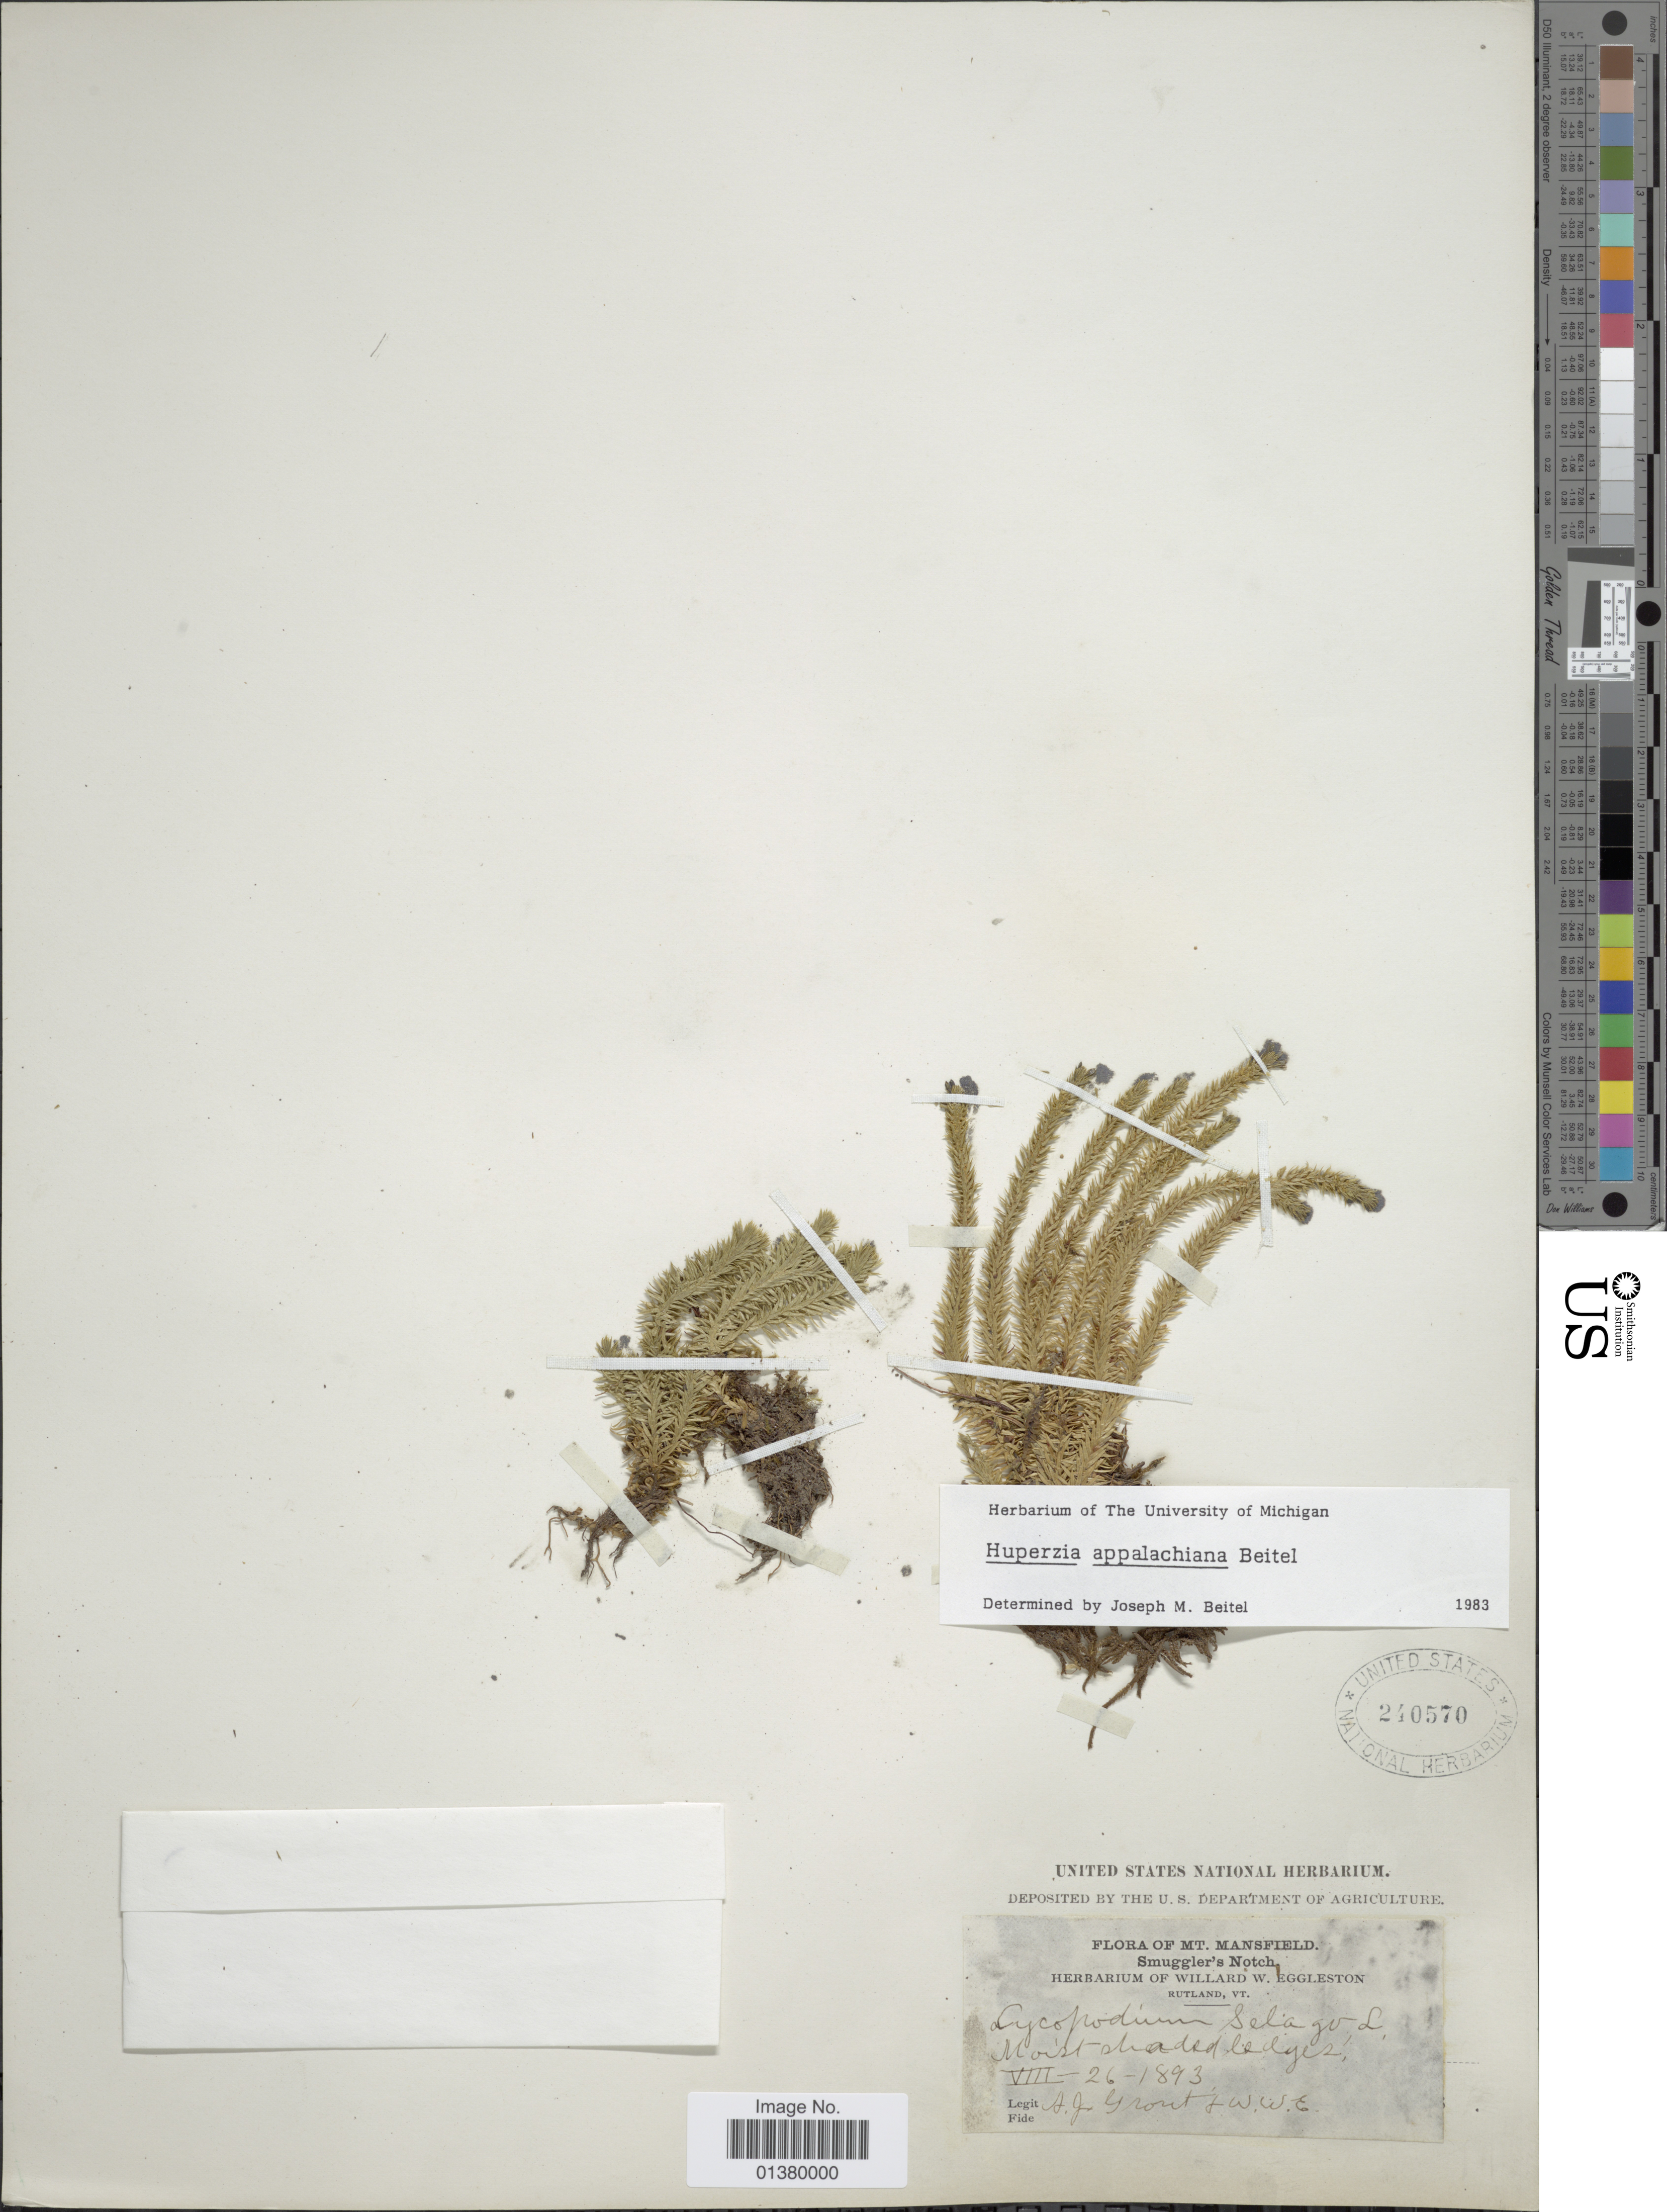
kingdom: Plantae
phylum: Tracheophyta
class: Lycopodiopsida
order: Lycopodiales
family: Lycopodiaceae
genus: Huperzia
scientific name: Huperzia appalachiana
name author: Beitel & Mickel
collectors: A. J. Grout & W. W. Eggleston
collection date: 1893-08-26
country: United States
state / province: Vermont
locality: Mt Mansfield, Smuggler's Notch, Rutland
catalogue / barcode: US 240570